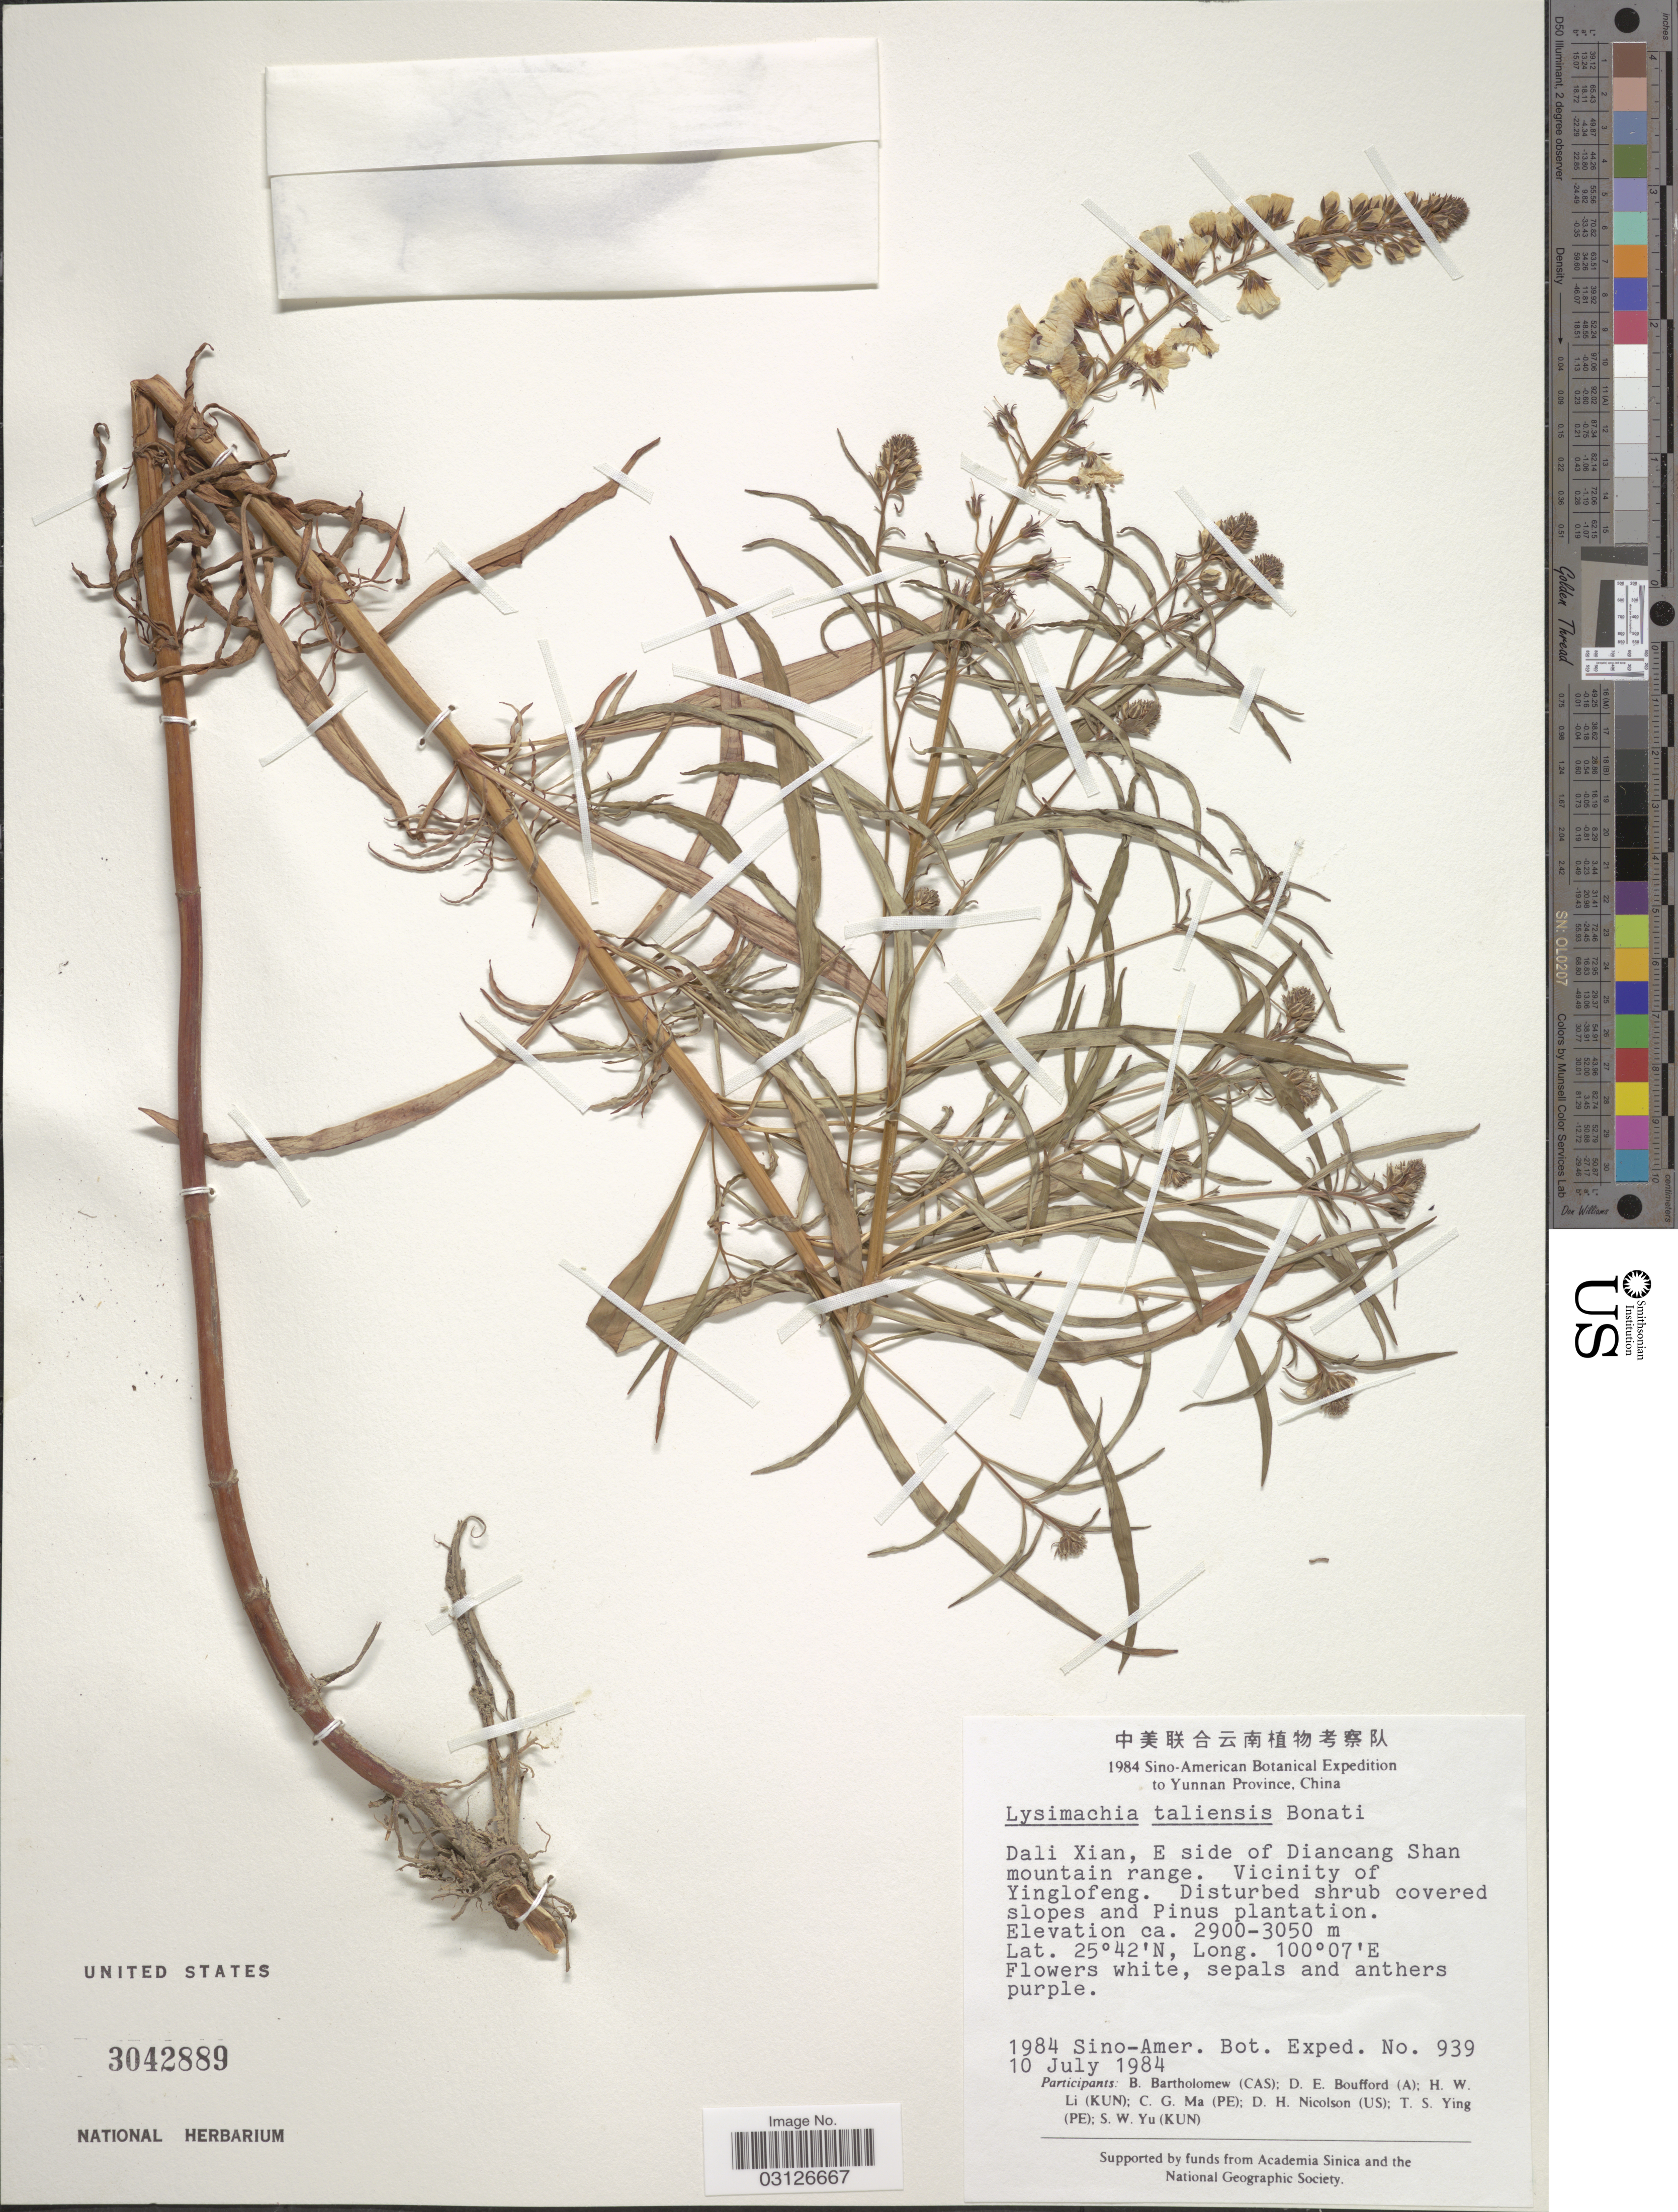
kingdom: Plantae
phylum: Tracheophyta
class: Magnoliopsida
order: Ericales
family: Primulaceae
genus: Lysimachia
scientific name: Lysimachia taliensis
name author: Bonati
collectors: Sino-Amer. Bot. Exped. 1984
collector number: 939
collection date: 1984-07-10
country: China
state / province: Yunnan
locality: Dali Xian, E side of Diancang Shan mountain range. Vicinity of Yinglofeng.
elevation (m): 2900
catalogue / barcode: US 3042889